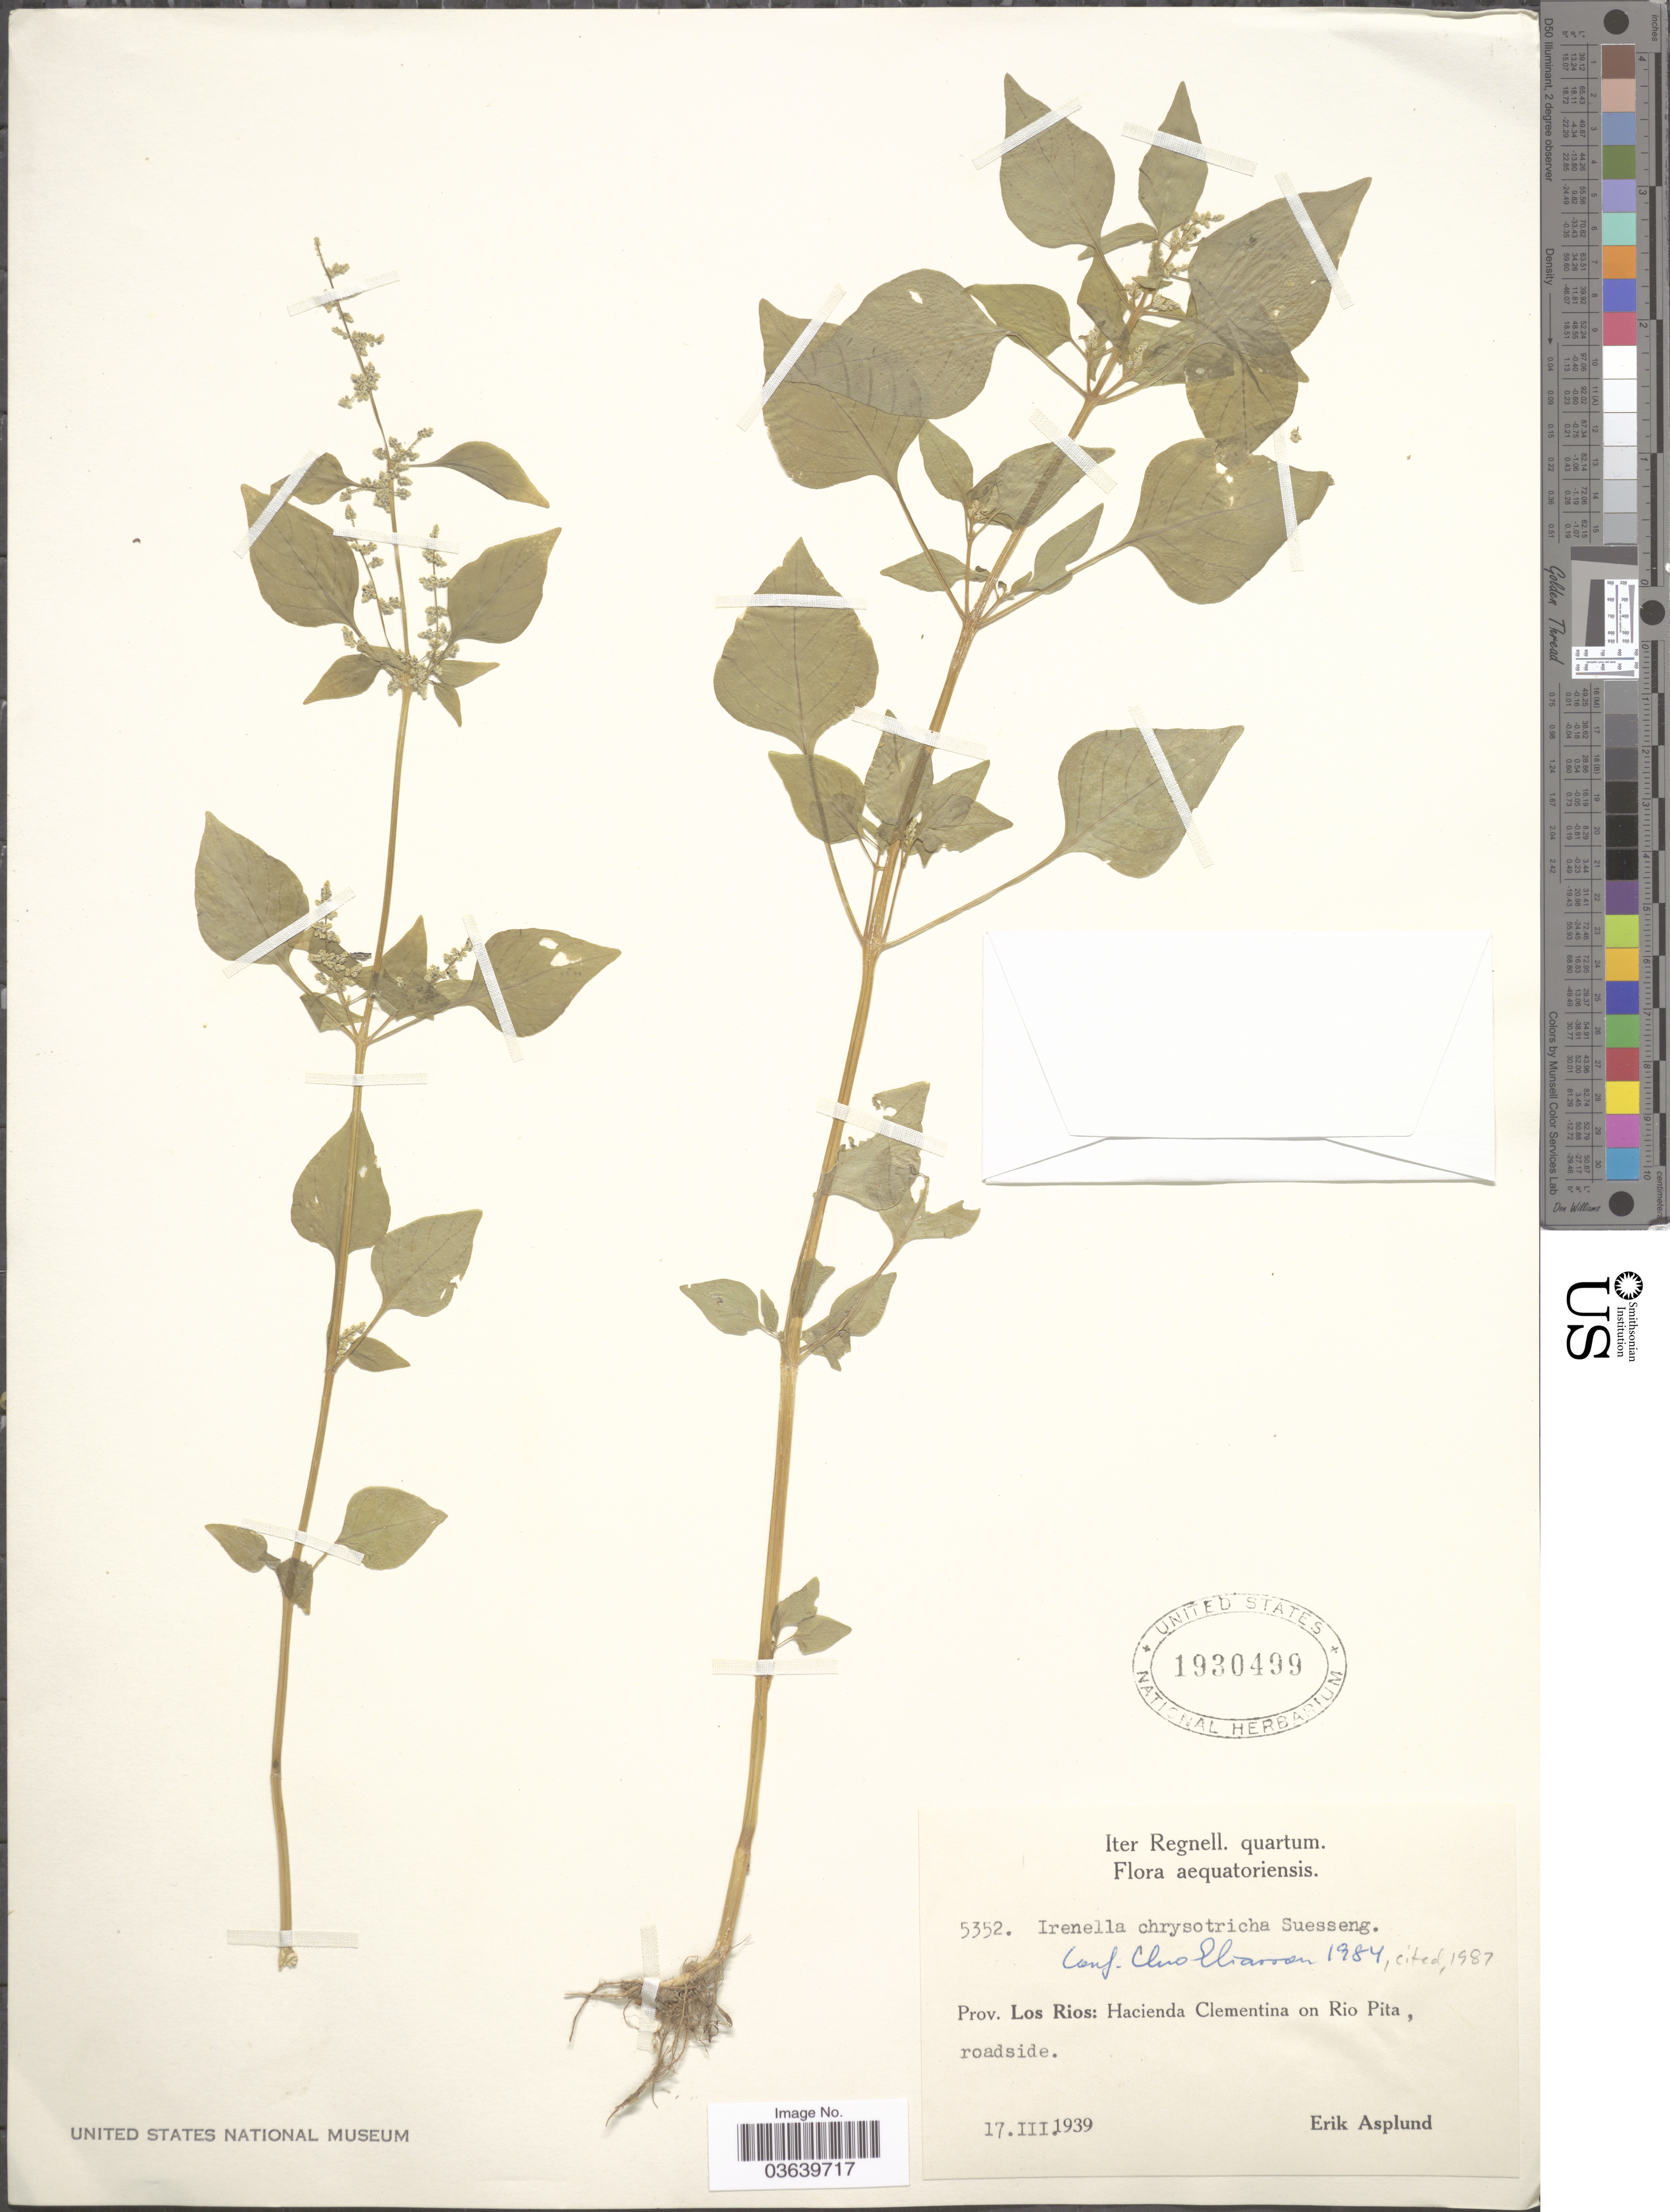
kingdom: Plantae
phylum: Tracheophyta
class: Magnoliopsida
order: Caryophyllales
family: Amaranthaceae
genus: Iresine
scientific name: Iresine chrysotricha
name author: (Suess.) Borsch et al.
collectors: E. Asplund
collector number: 5352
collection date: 1939-03-17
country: Ecuador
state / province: Los Ríos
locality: Hacienda Clementina on Rio Pita, roadside.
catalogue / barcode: US 1930499